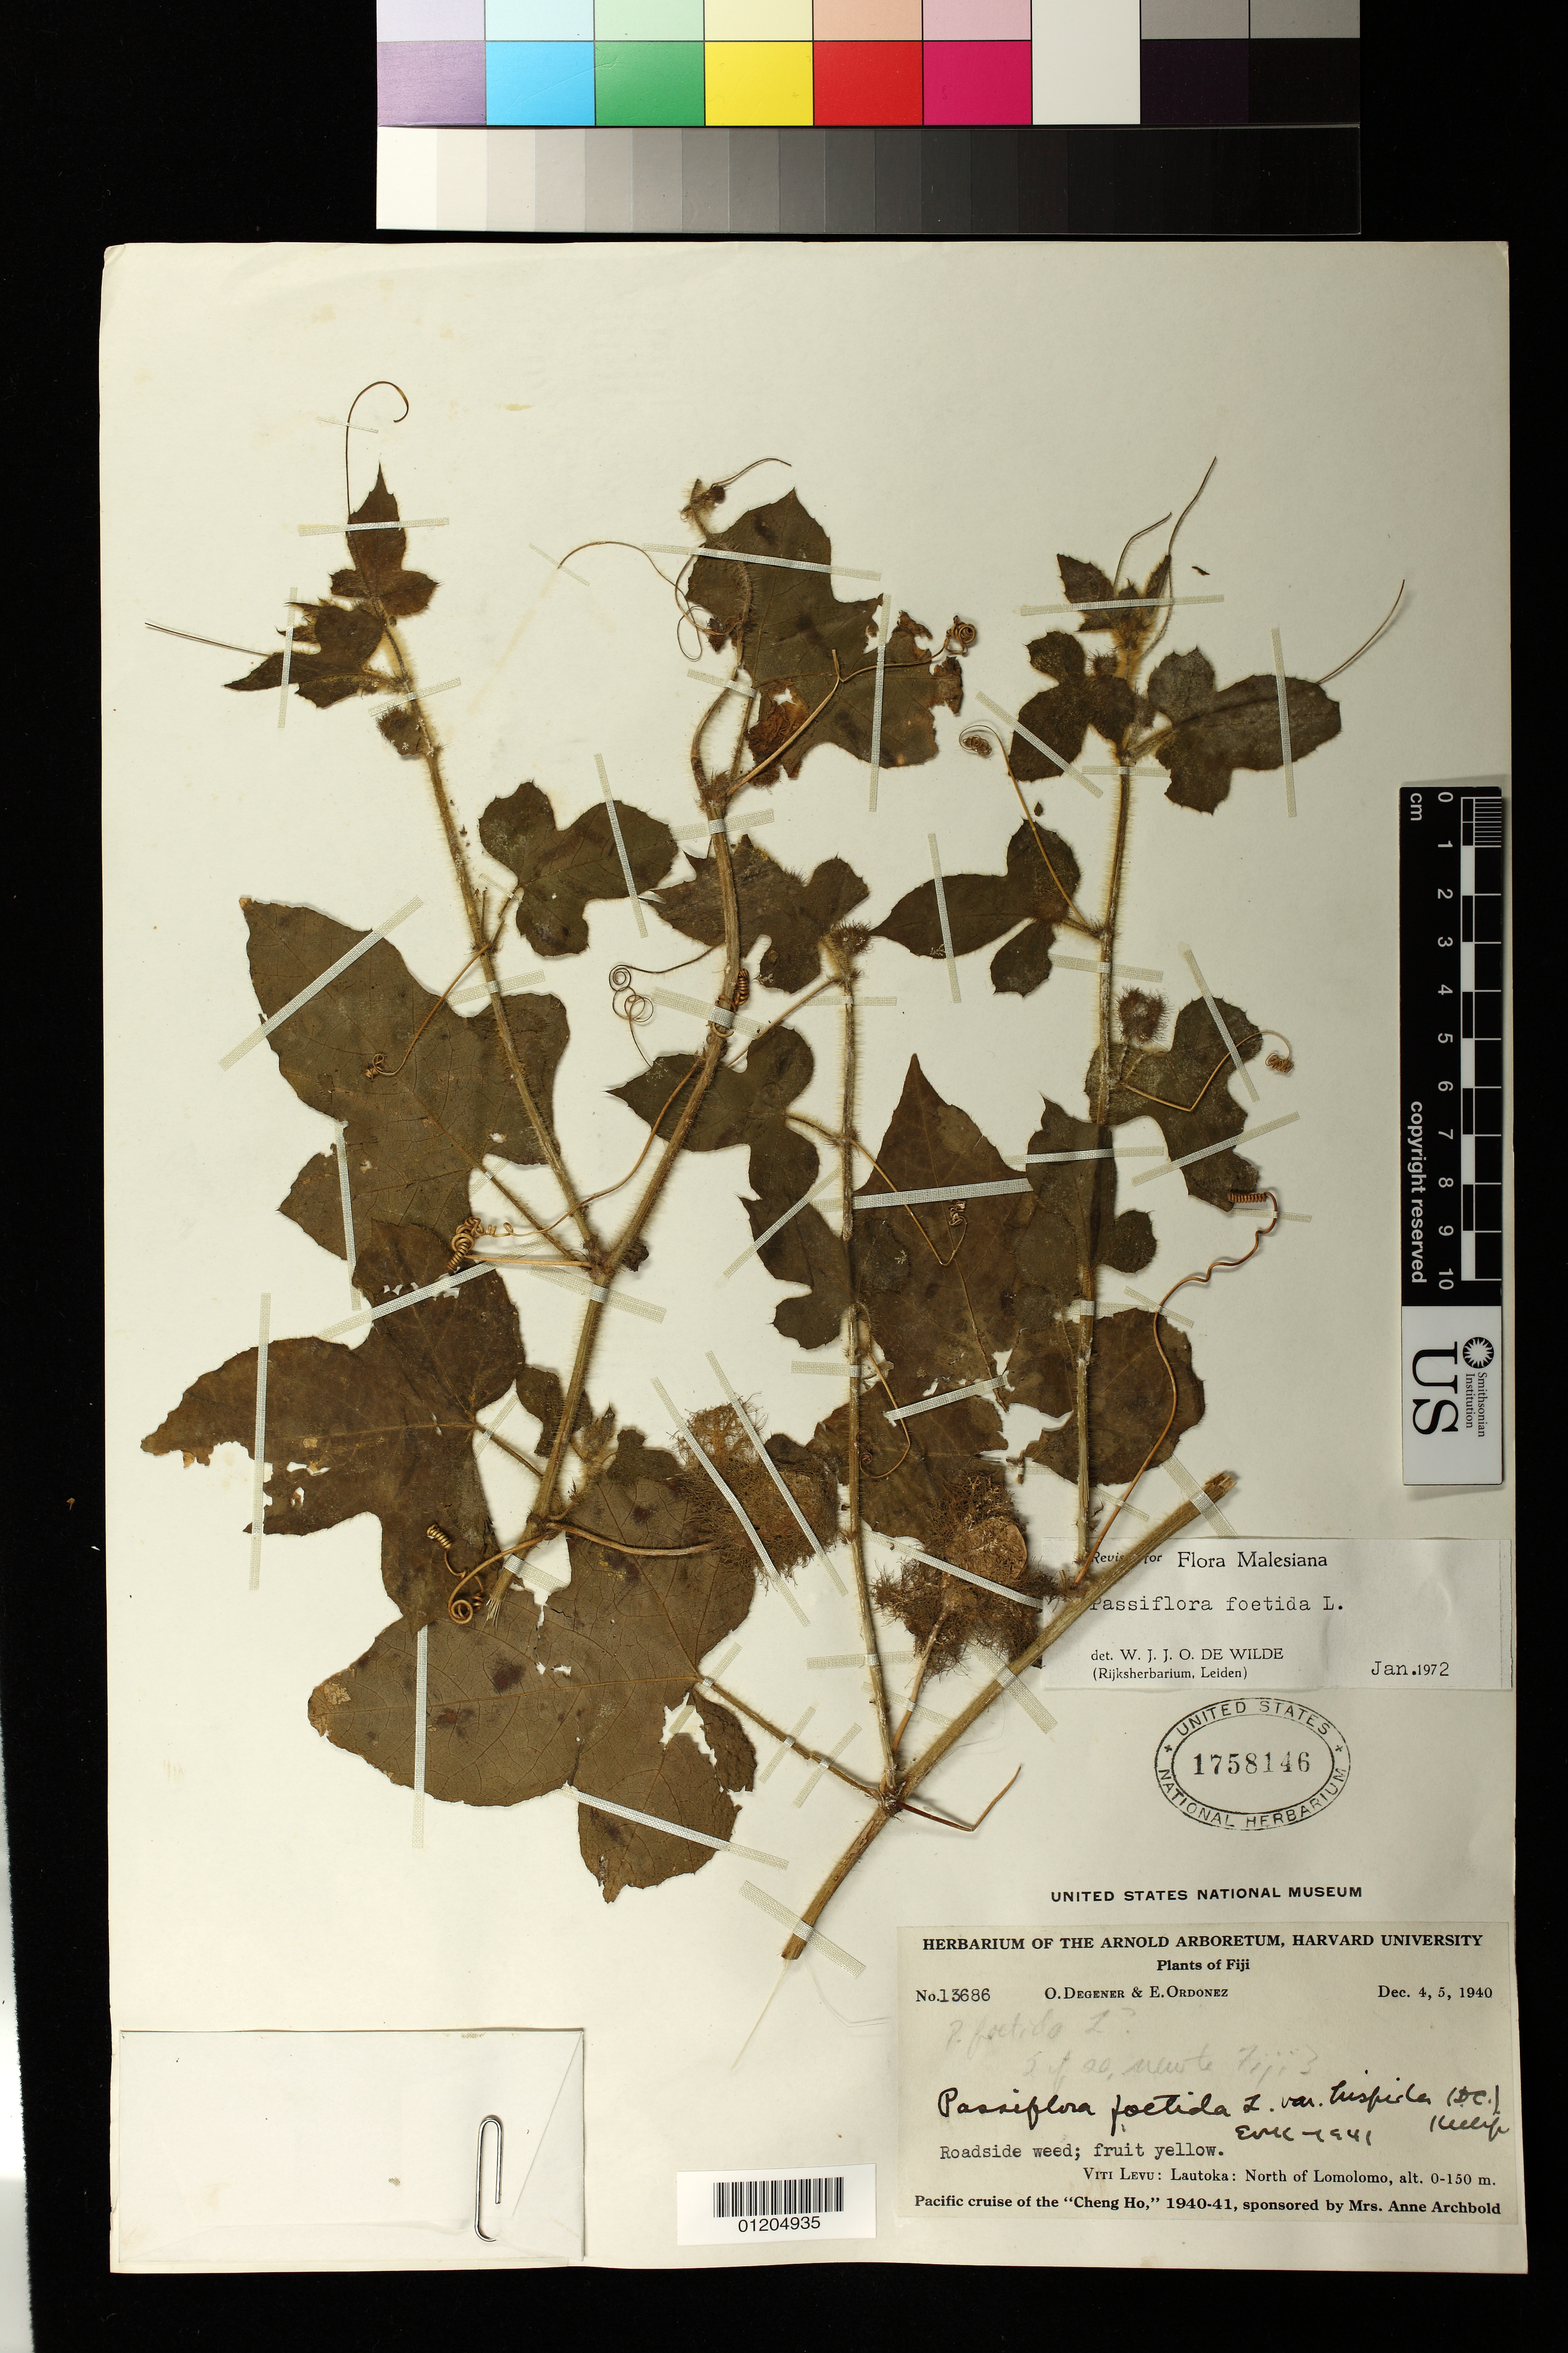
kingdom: Plantae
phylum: Tracheophyta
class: Magnoliopsida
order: Malpighiales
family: Passifloraceae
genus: Passiflora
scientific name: Passiflora foetida var. hispida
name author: (DC. ex Triana & Planch.) Killip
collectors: O. Degener & E. Ordonez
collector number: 13686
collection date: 1940-12-04,1940-12-05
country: Fiji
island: Viti Levu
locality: Lautoka: North of Lomolomo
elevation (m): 0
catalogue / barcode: US 1758146